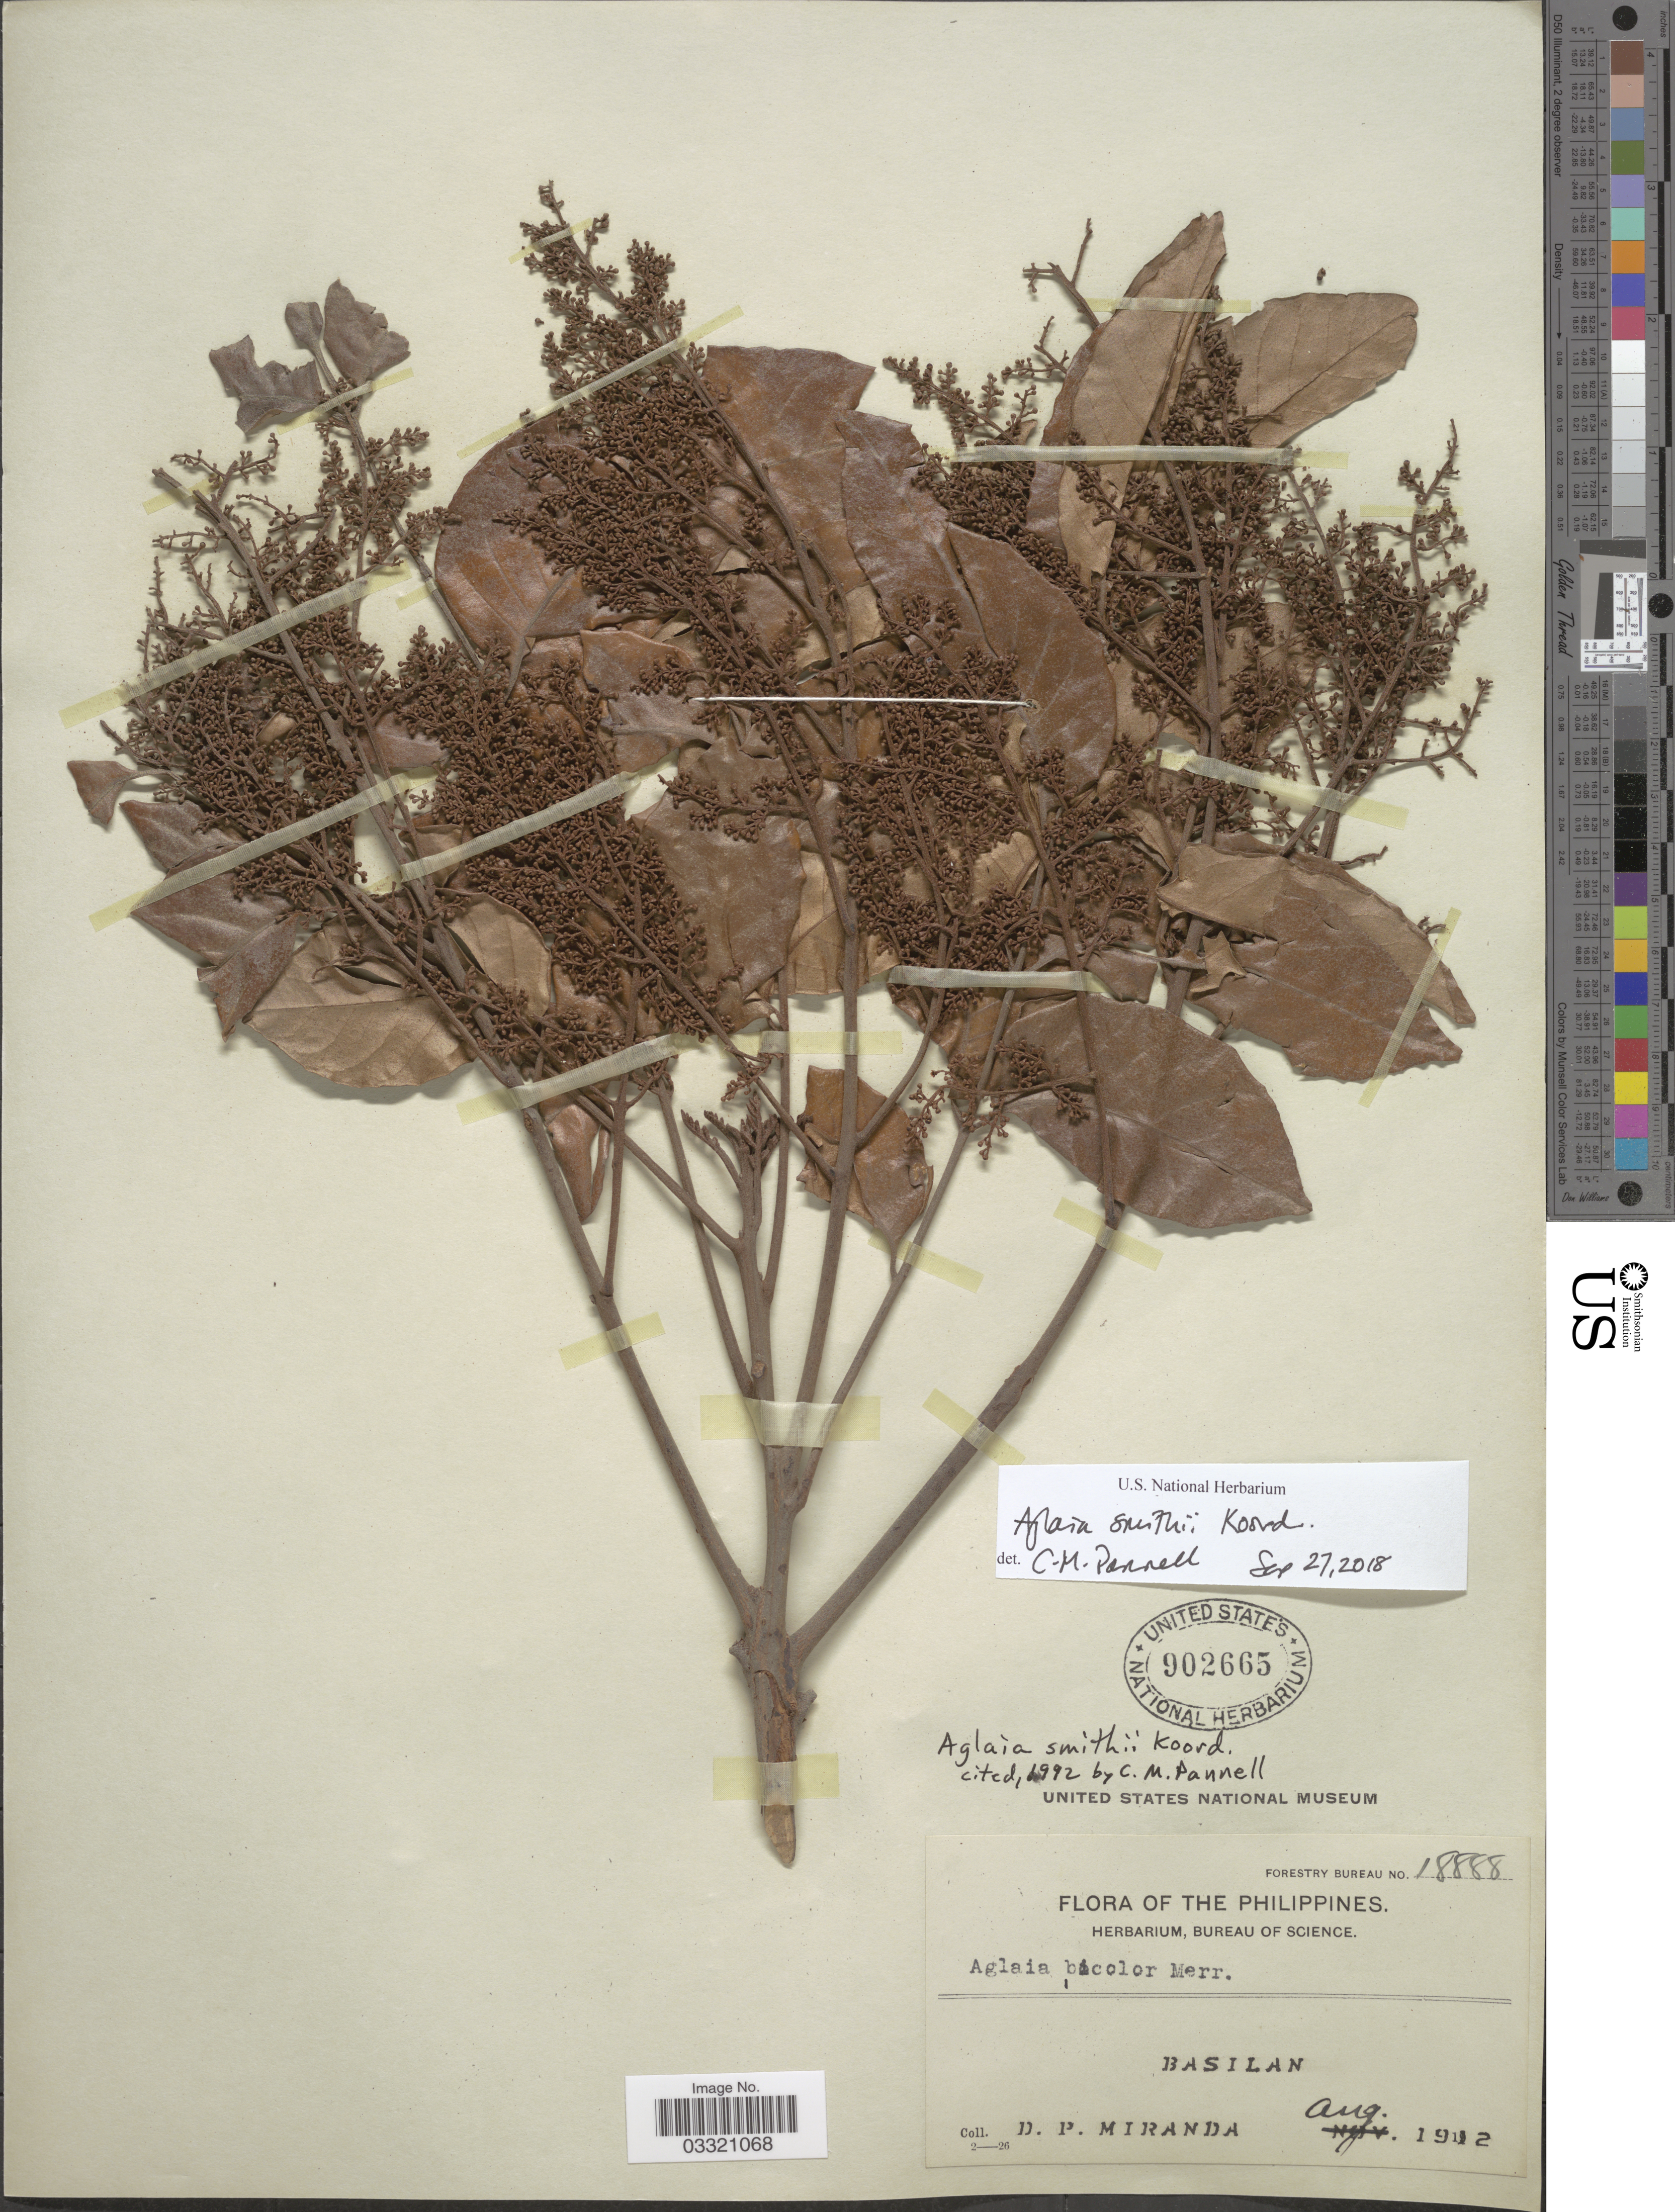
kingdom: Plantae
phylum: Tracheophyta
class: Magnoliopsida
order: Sapindales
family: Meliaceae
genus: Aglaia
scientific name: Aglaia smithii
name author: Koord.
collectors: D. P. Miranda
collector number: Forestry Bureau 18888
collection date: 1912-08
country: Philippines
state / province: Muslim Mindanao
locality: Basilan.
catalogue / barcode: US 902665